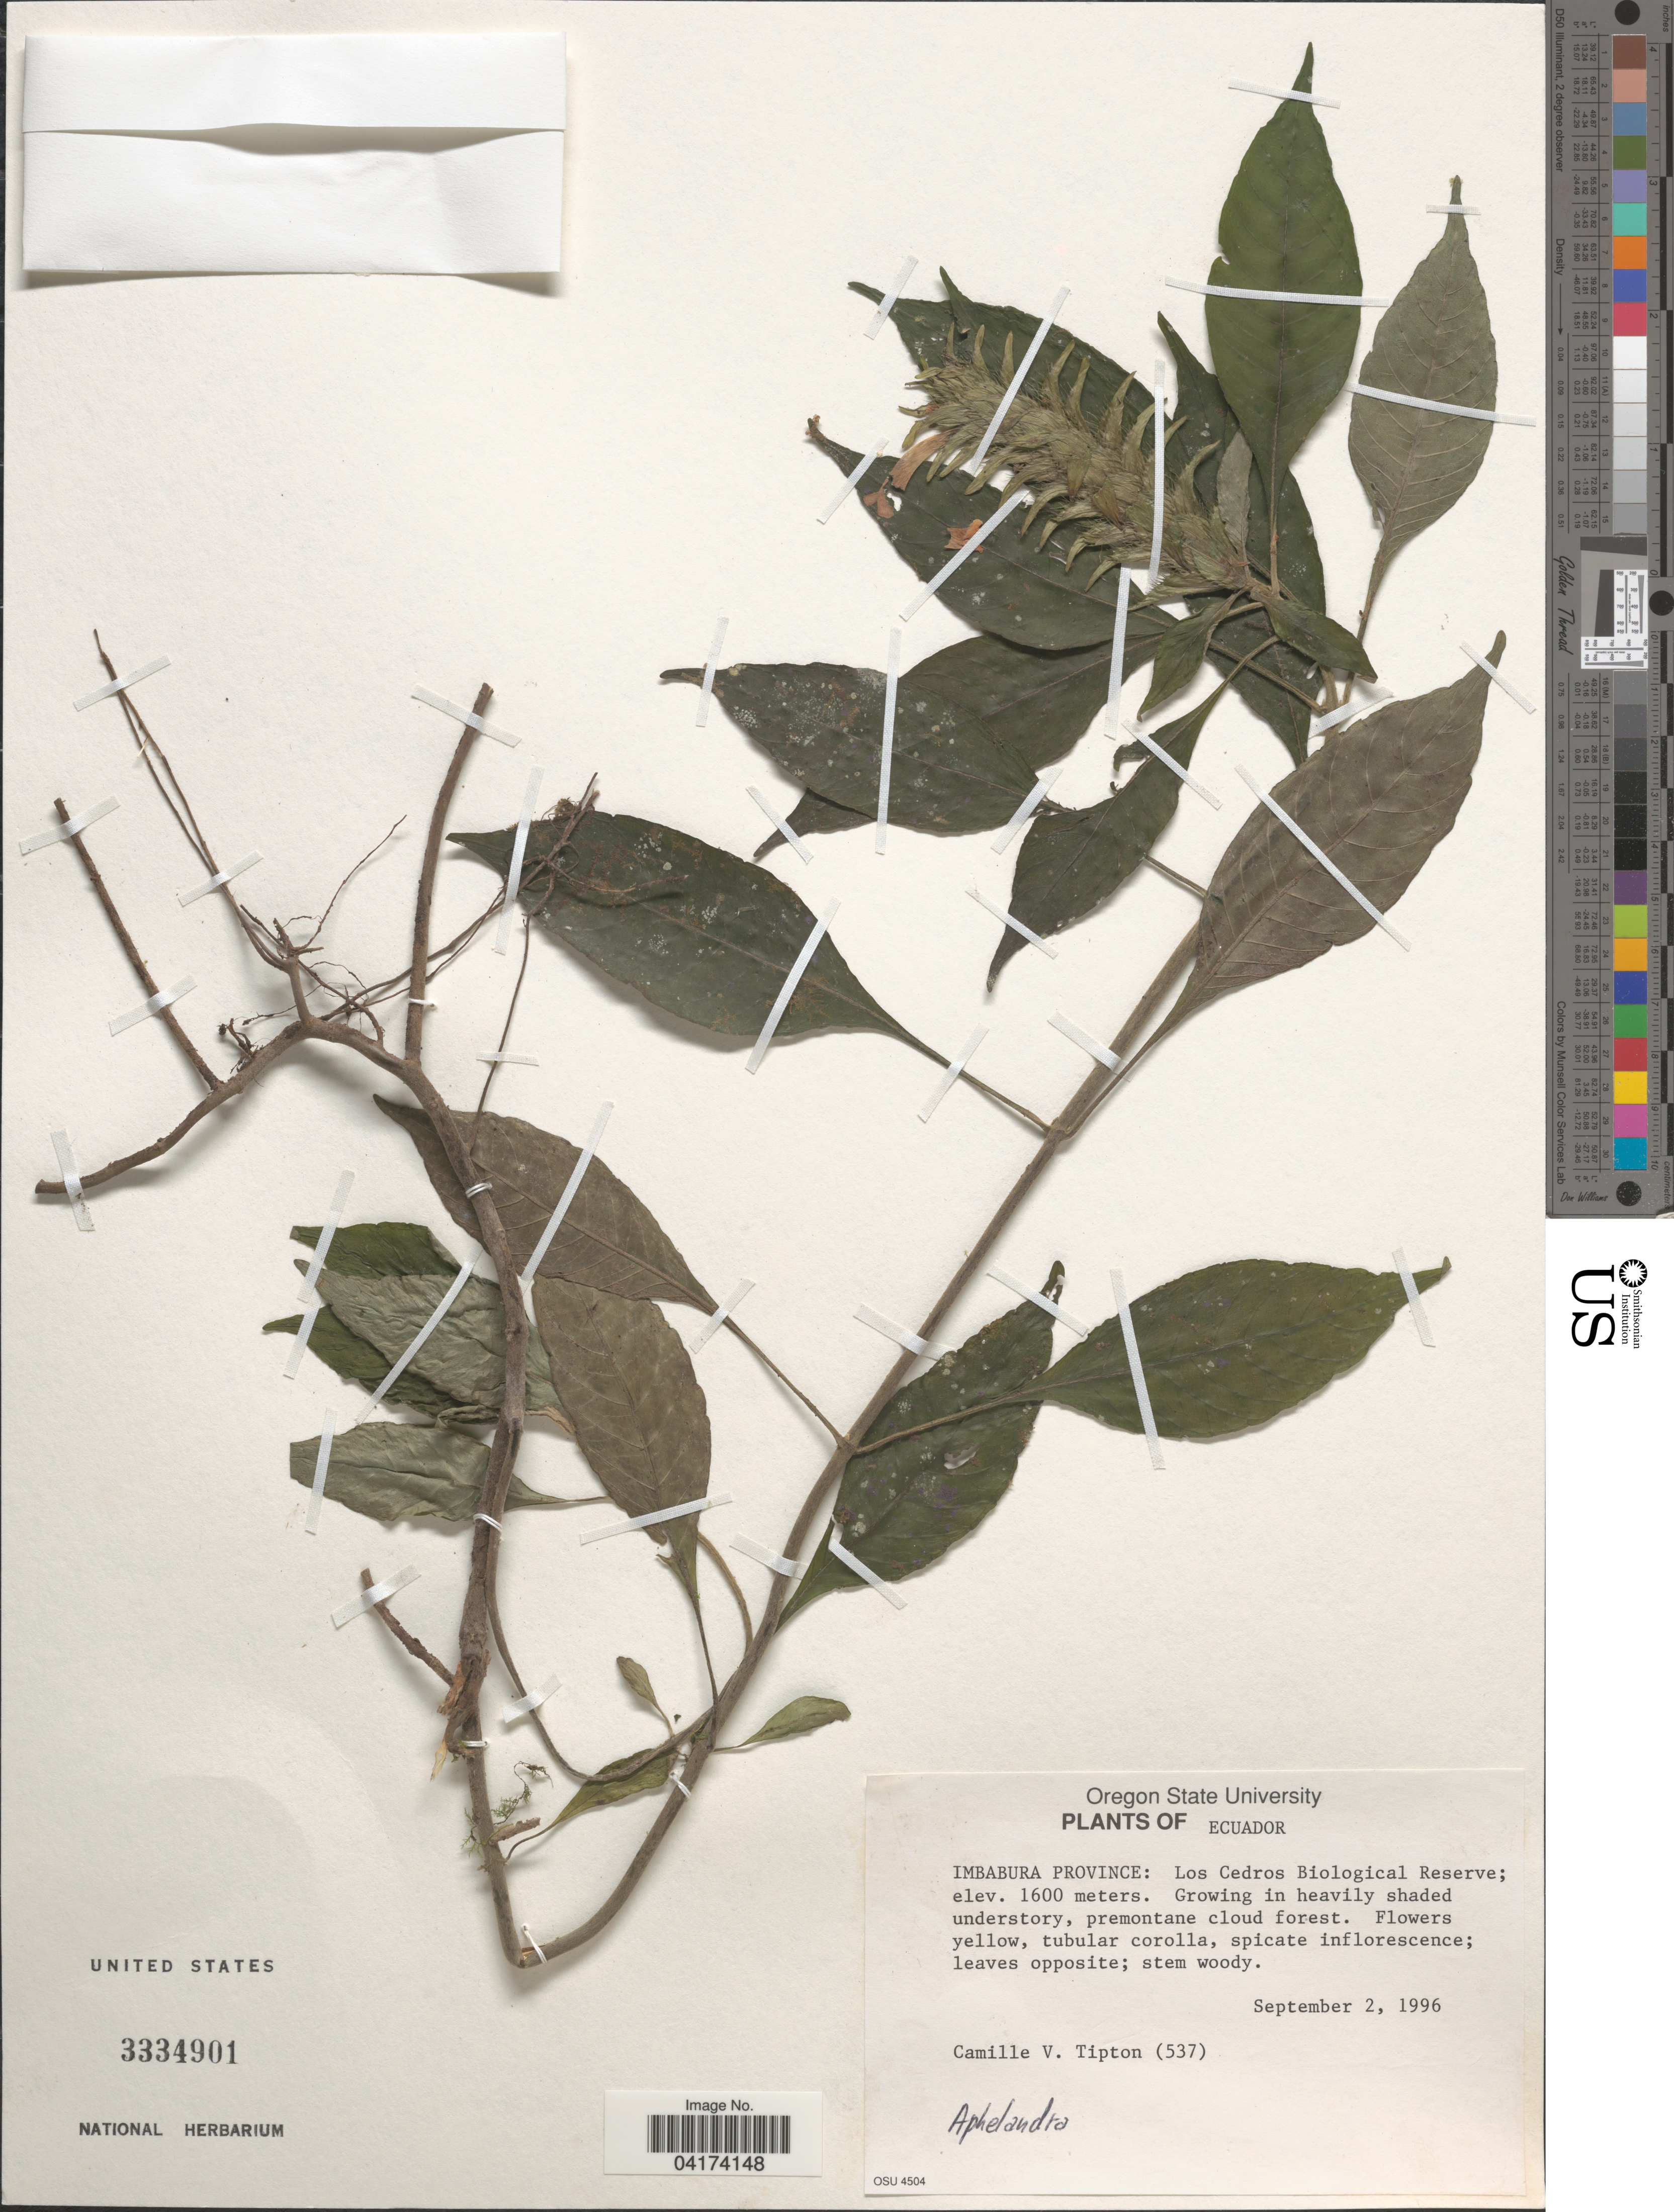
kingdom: Plantae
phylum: Tracheophyta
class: Magnoliopsida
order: Lamiales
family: Acanthaceae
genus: Aphelandra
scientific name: Aphelandra sp.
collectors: C. Tipton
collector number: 537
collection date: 1996-09-02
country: Ecuador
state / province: Imbabura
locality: Los Cedros Biological Reserve.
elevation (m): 1600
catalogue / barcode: US 3334901